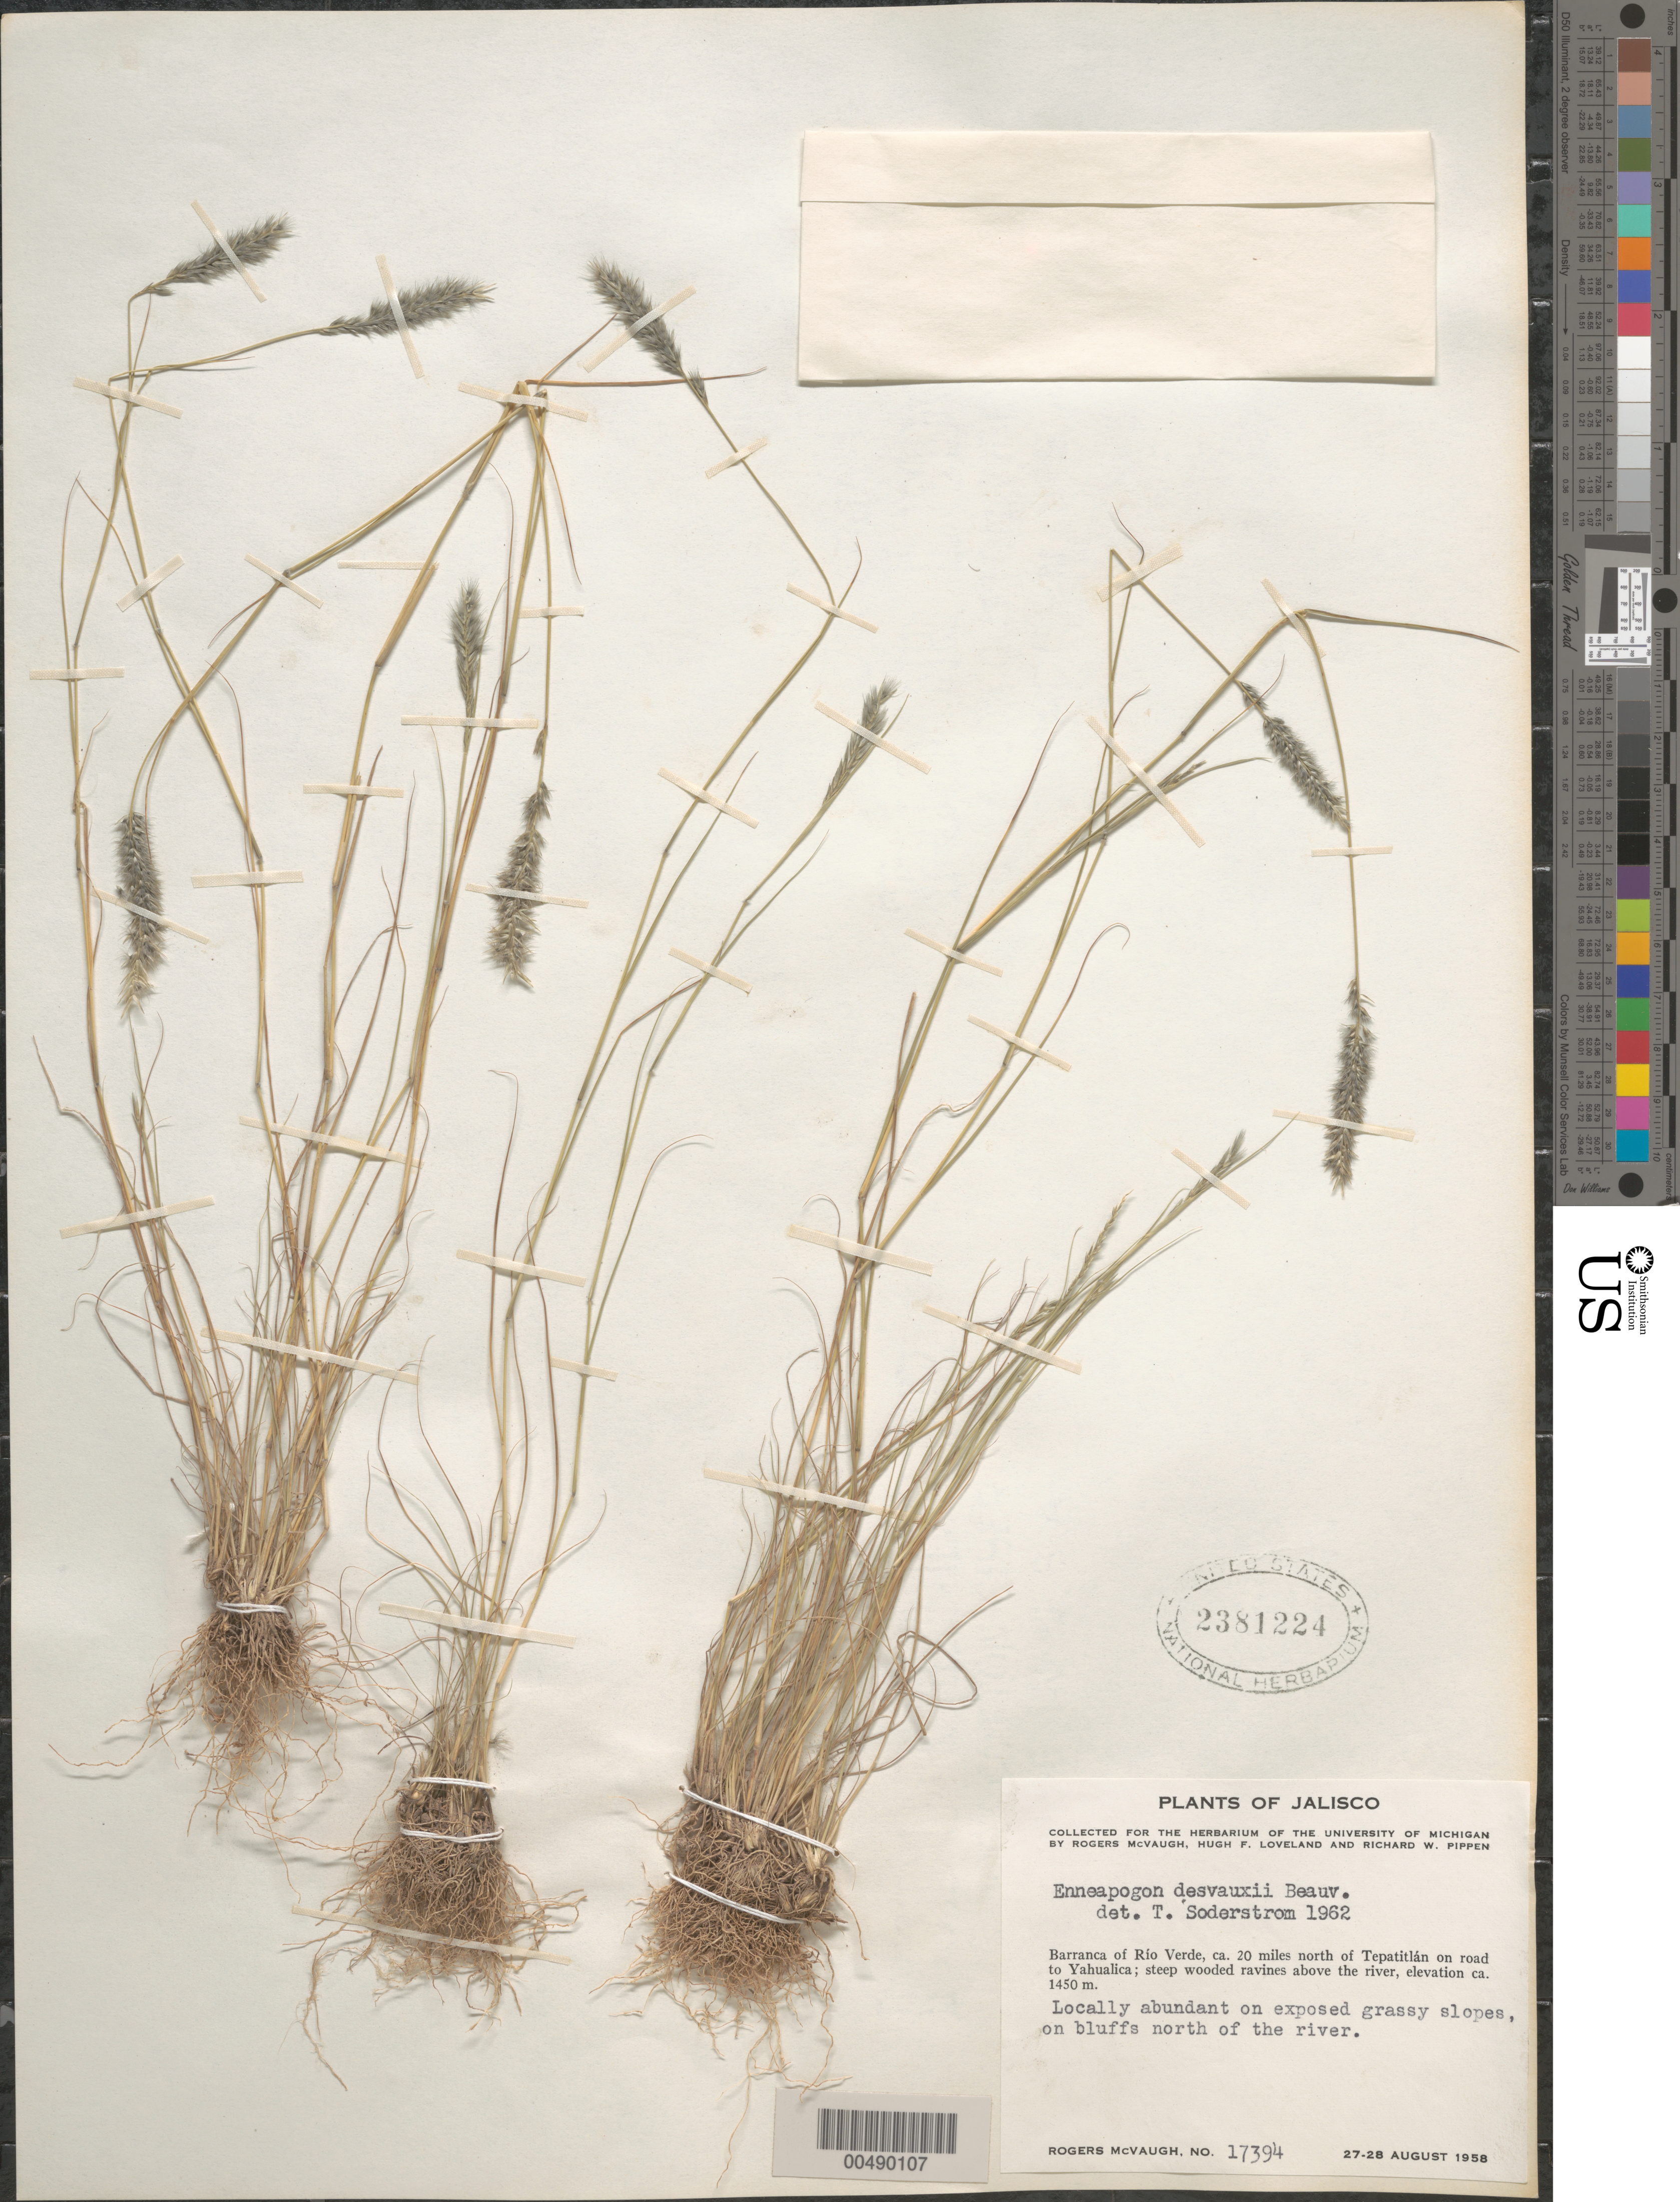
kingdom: Plantae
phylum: Tracheophyta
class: Liliopsida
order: Poales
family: Poaceae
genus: Enneapogon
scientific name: Enneapogon desvauxii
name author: P. Beauv.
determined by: Soderstrom, T. R.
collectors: R. McVaugh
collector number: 17394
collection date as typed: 27 Aug 1958 to 28 Aug 1958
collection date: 1958-08-27/1958-08-28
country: Mexico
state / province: Jalisco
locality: Barranca of Río Verde, ca. 20 mi N of Tepatitlán on rd to Yahualica, bluffs N of river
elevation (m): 1450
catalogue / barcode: US 2381224